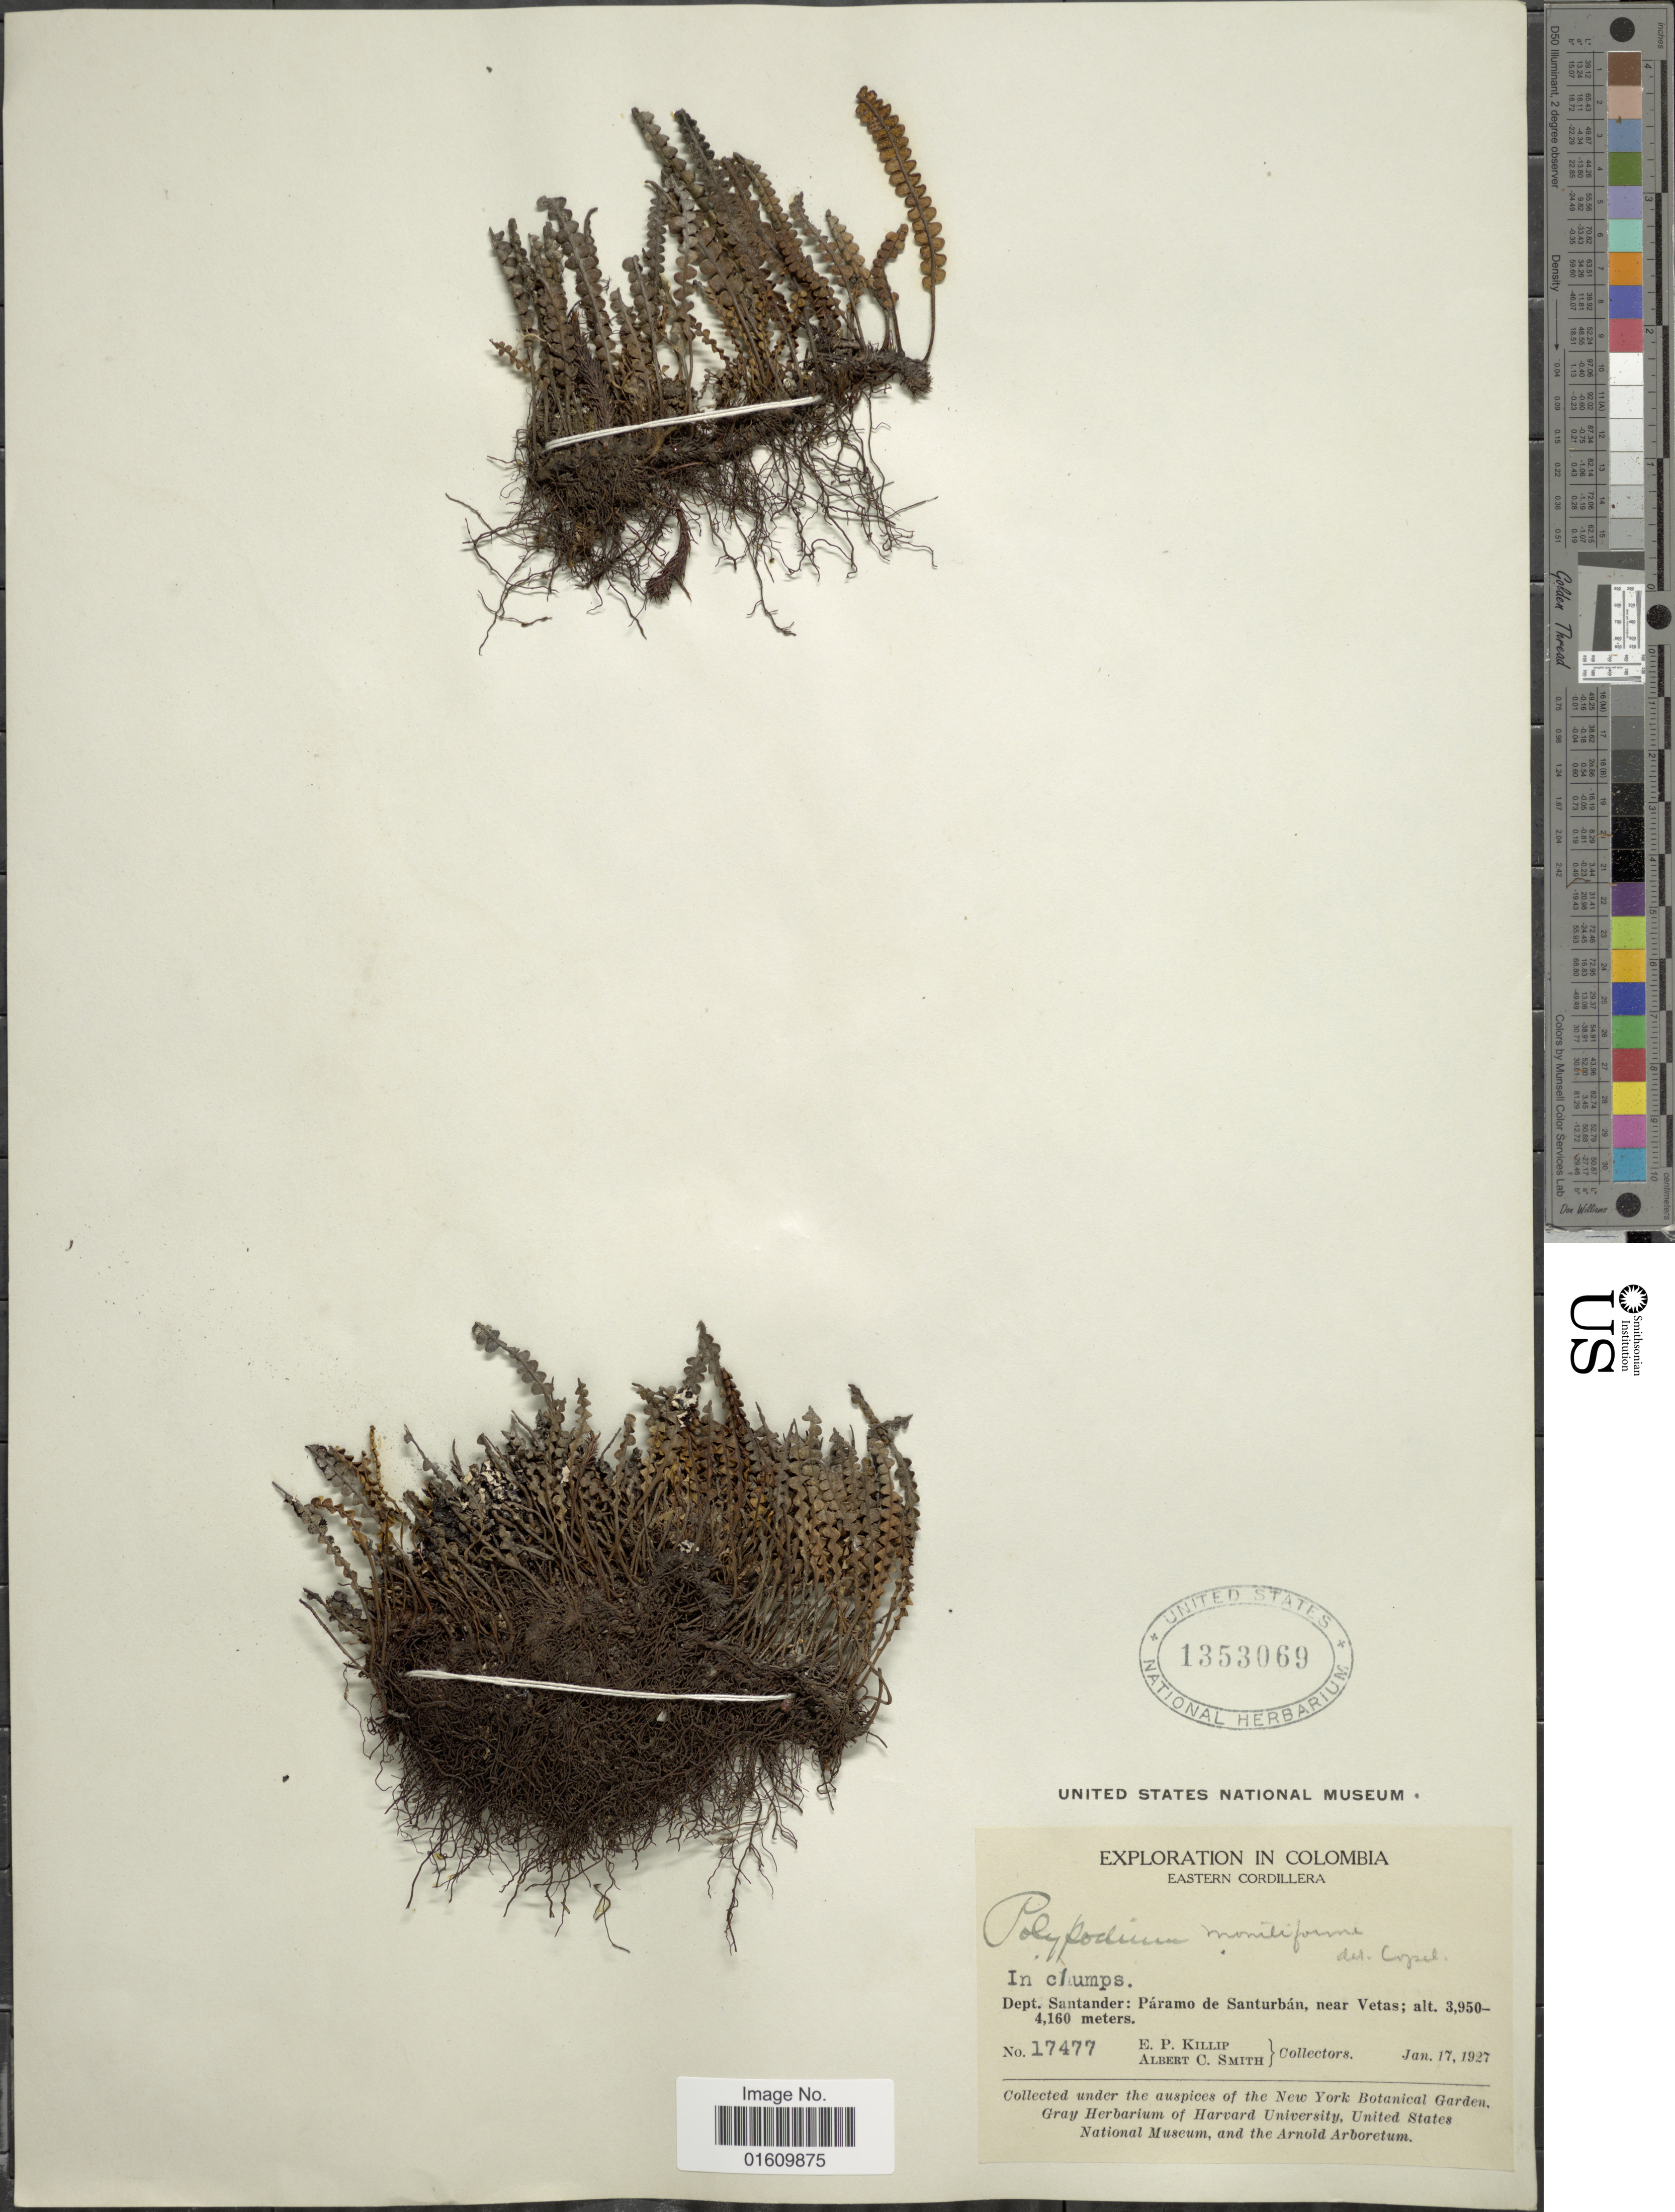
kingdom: Plantae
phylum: Tracheophyta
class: Polypodiopsida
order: Polypodiales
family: Polypodiaceae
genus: Melpomene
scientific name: Melpomene moniliformis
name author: (Lag. ex Sw.) A.R. Sm. & R.C. Moran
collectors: E. P. Killip & A. C. Smith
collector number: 17477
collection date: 1927-01-17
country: Colombia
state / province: Santander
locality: Eastern Cordillera, Dept. Santander: Paramo de Santurban, near Vetas.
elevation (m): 3950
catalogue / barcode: US 1353069